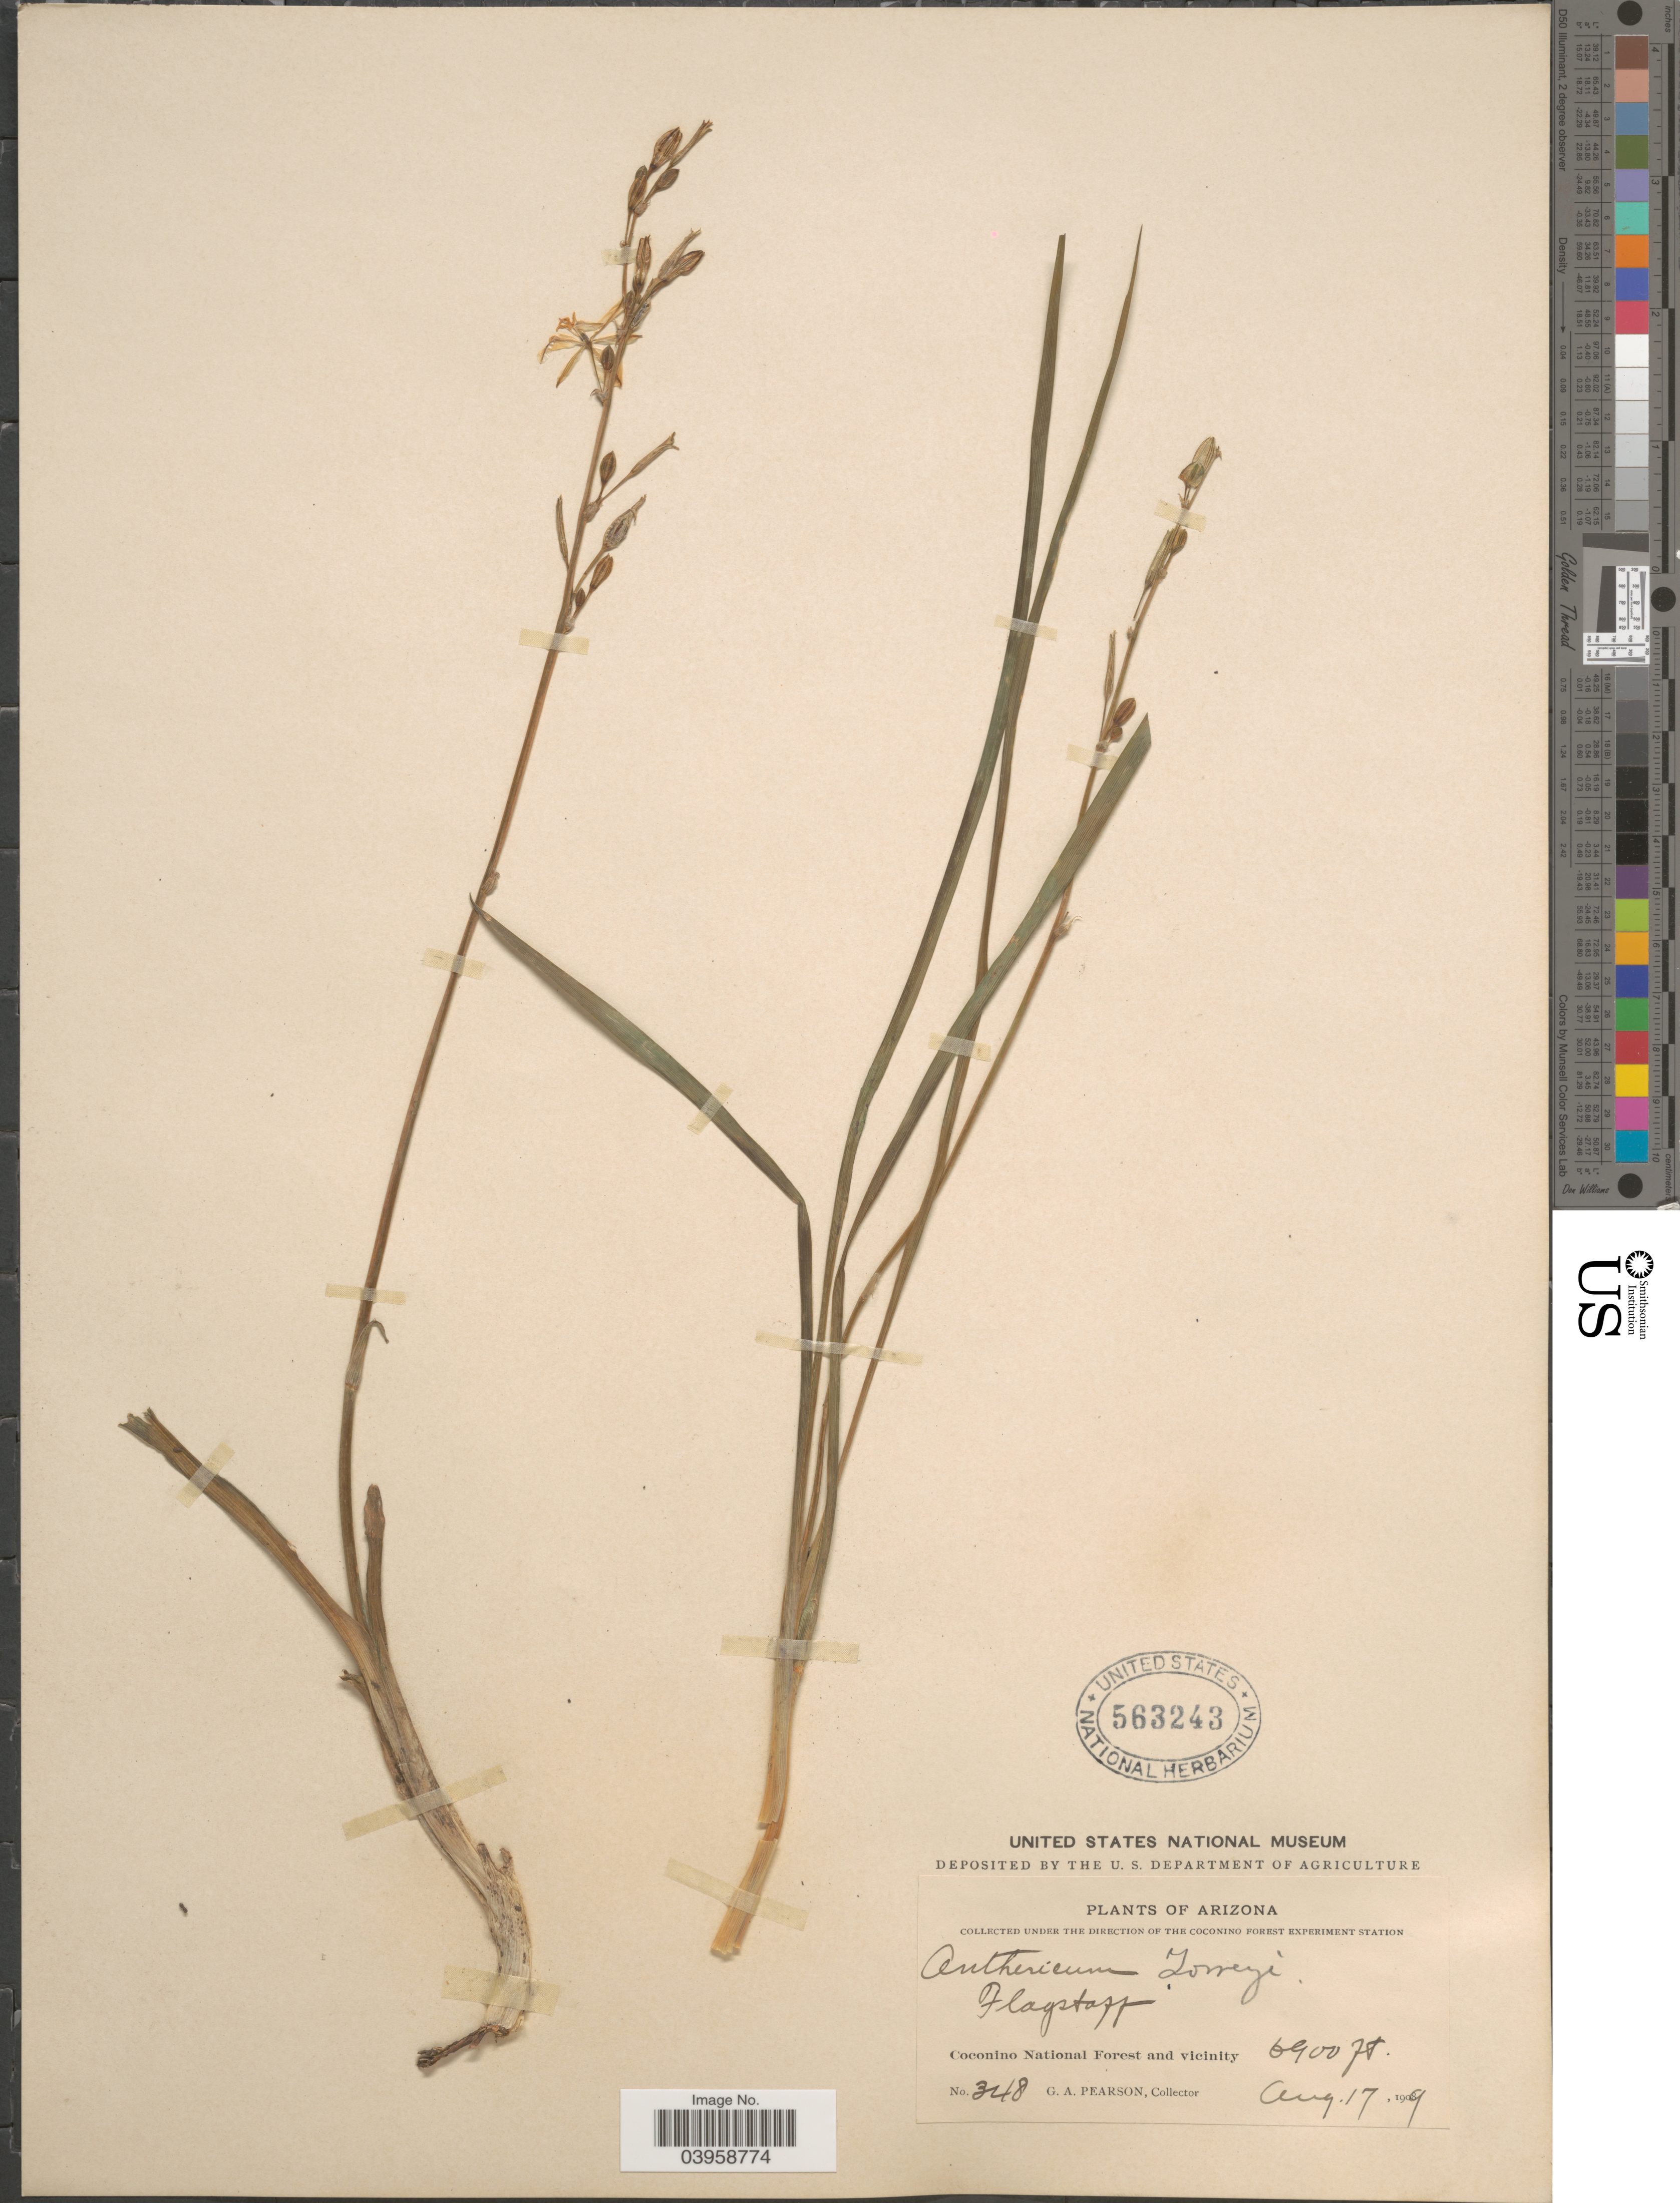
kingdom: Plantae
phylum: Tracheophyta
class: Liliopsida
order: Asparagales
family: Asparagaceae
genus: Anthericum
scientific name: Anthericum torreyi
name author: Baker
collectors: G. Pearson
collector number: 348*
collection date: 1909-08-17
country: United States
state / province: Arizona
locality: Flagstaff. Coconino National Forest and vicinity.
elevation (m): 2103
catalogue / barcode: US 563243